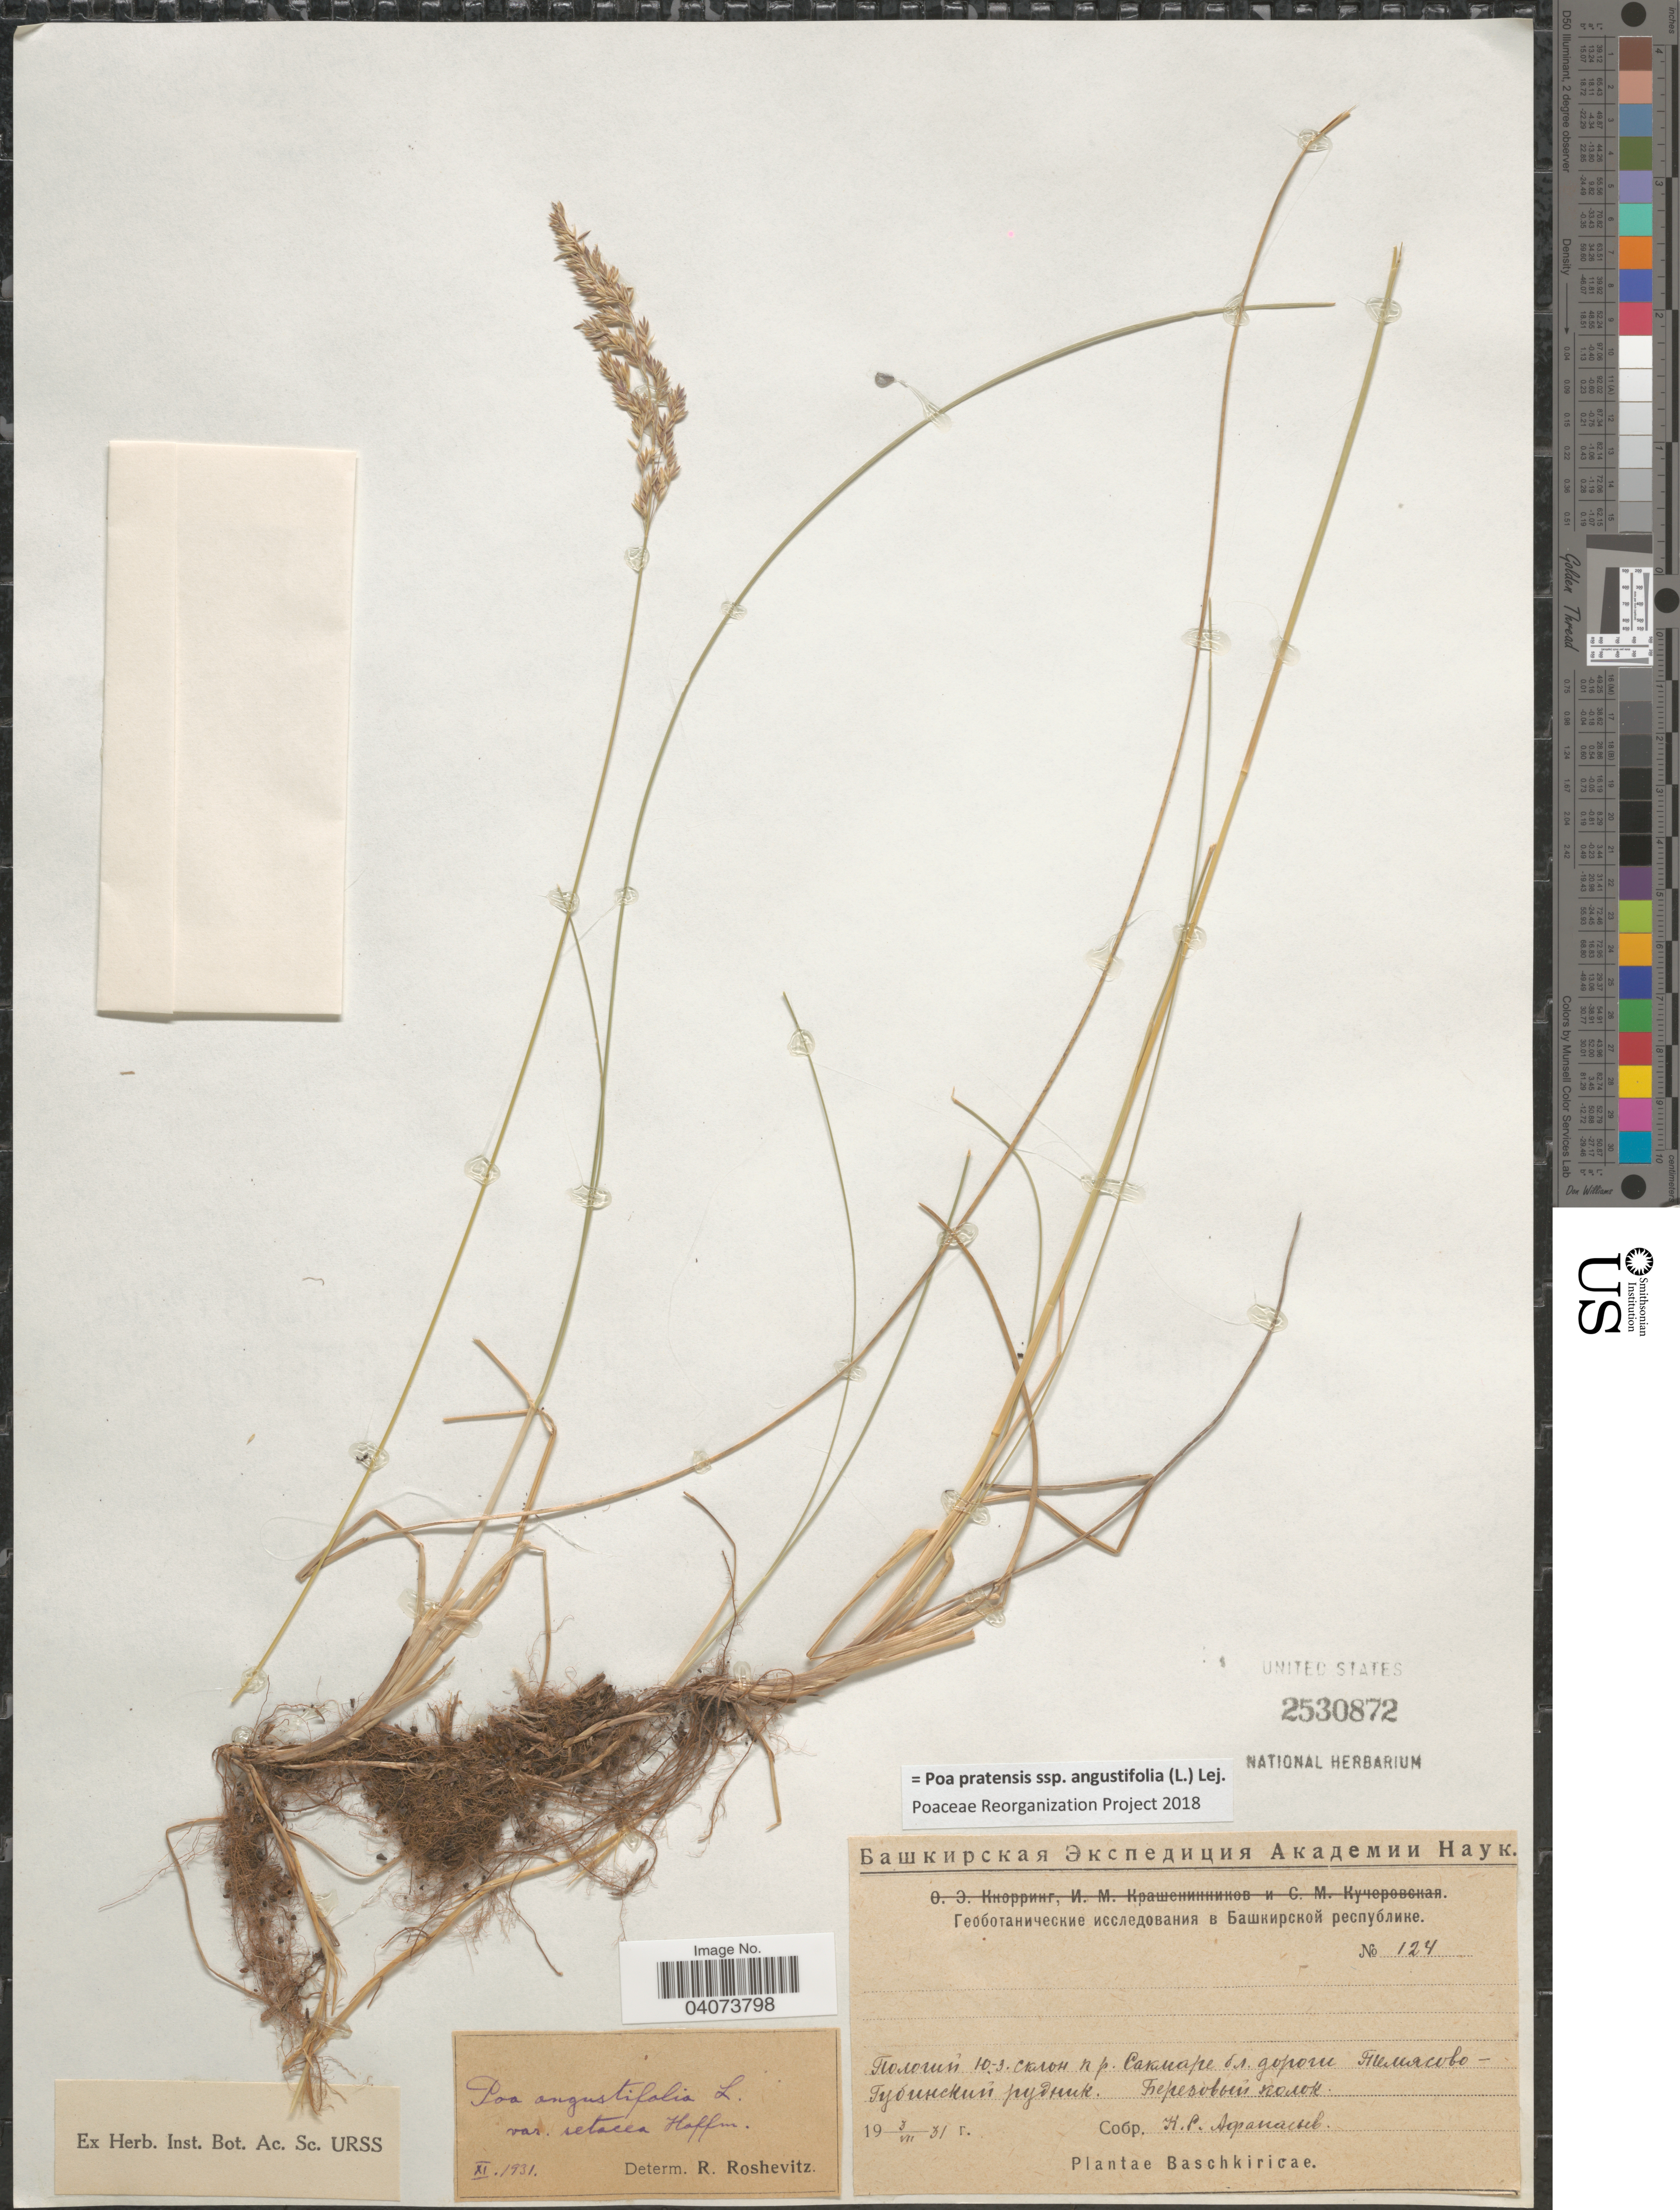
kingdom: Plantae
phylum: Tracheophyta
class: Liliopsida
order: Poales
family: Poaceae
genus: Poa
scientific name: Poa pratensis subsp. angustifolia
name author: (L.) Lej.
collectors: N. Afanasev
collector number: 124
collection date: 1931-07-03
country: Russian Federation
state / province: Bashkortostan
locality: Baschkiricae. River Sakmara, near road Temyasovo- Gubinskiy Rudnik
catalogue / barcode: US 2530872